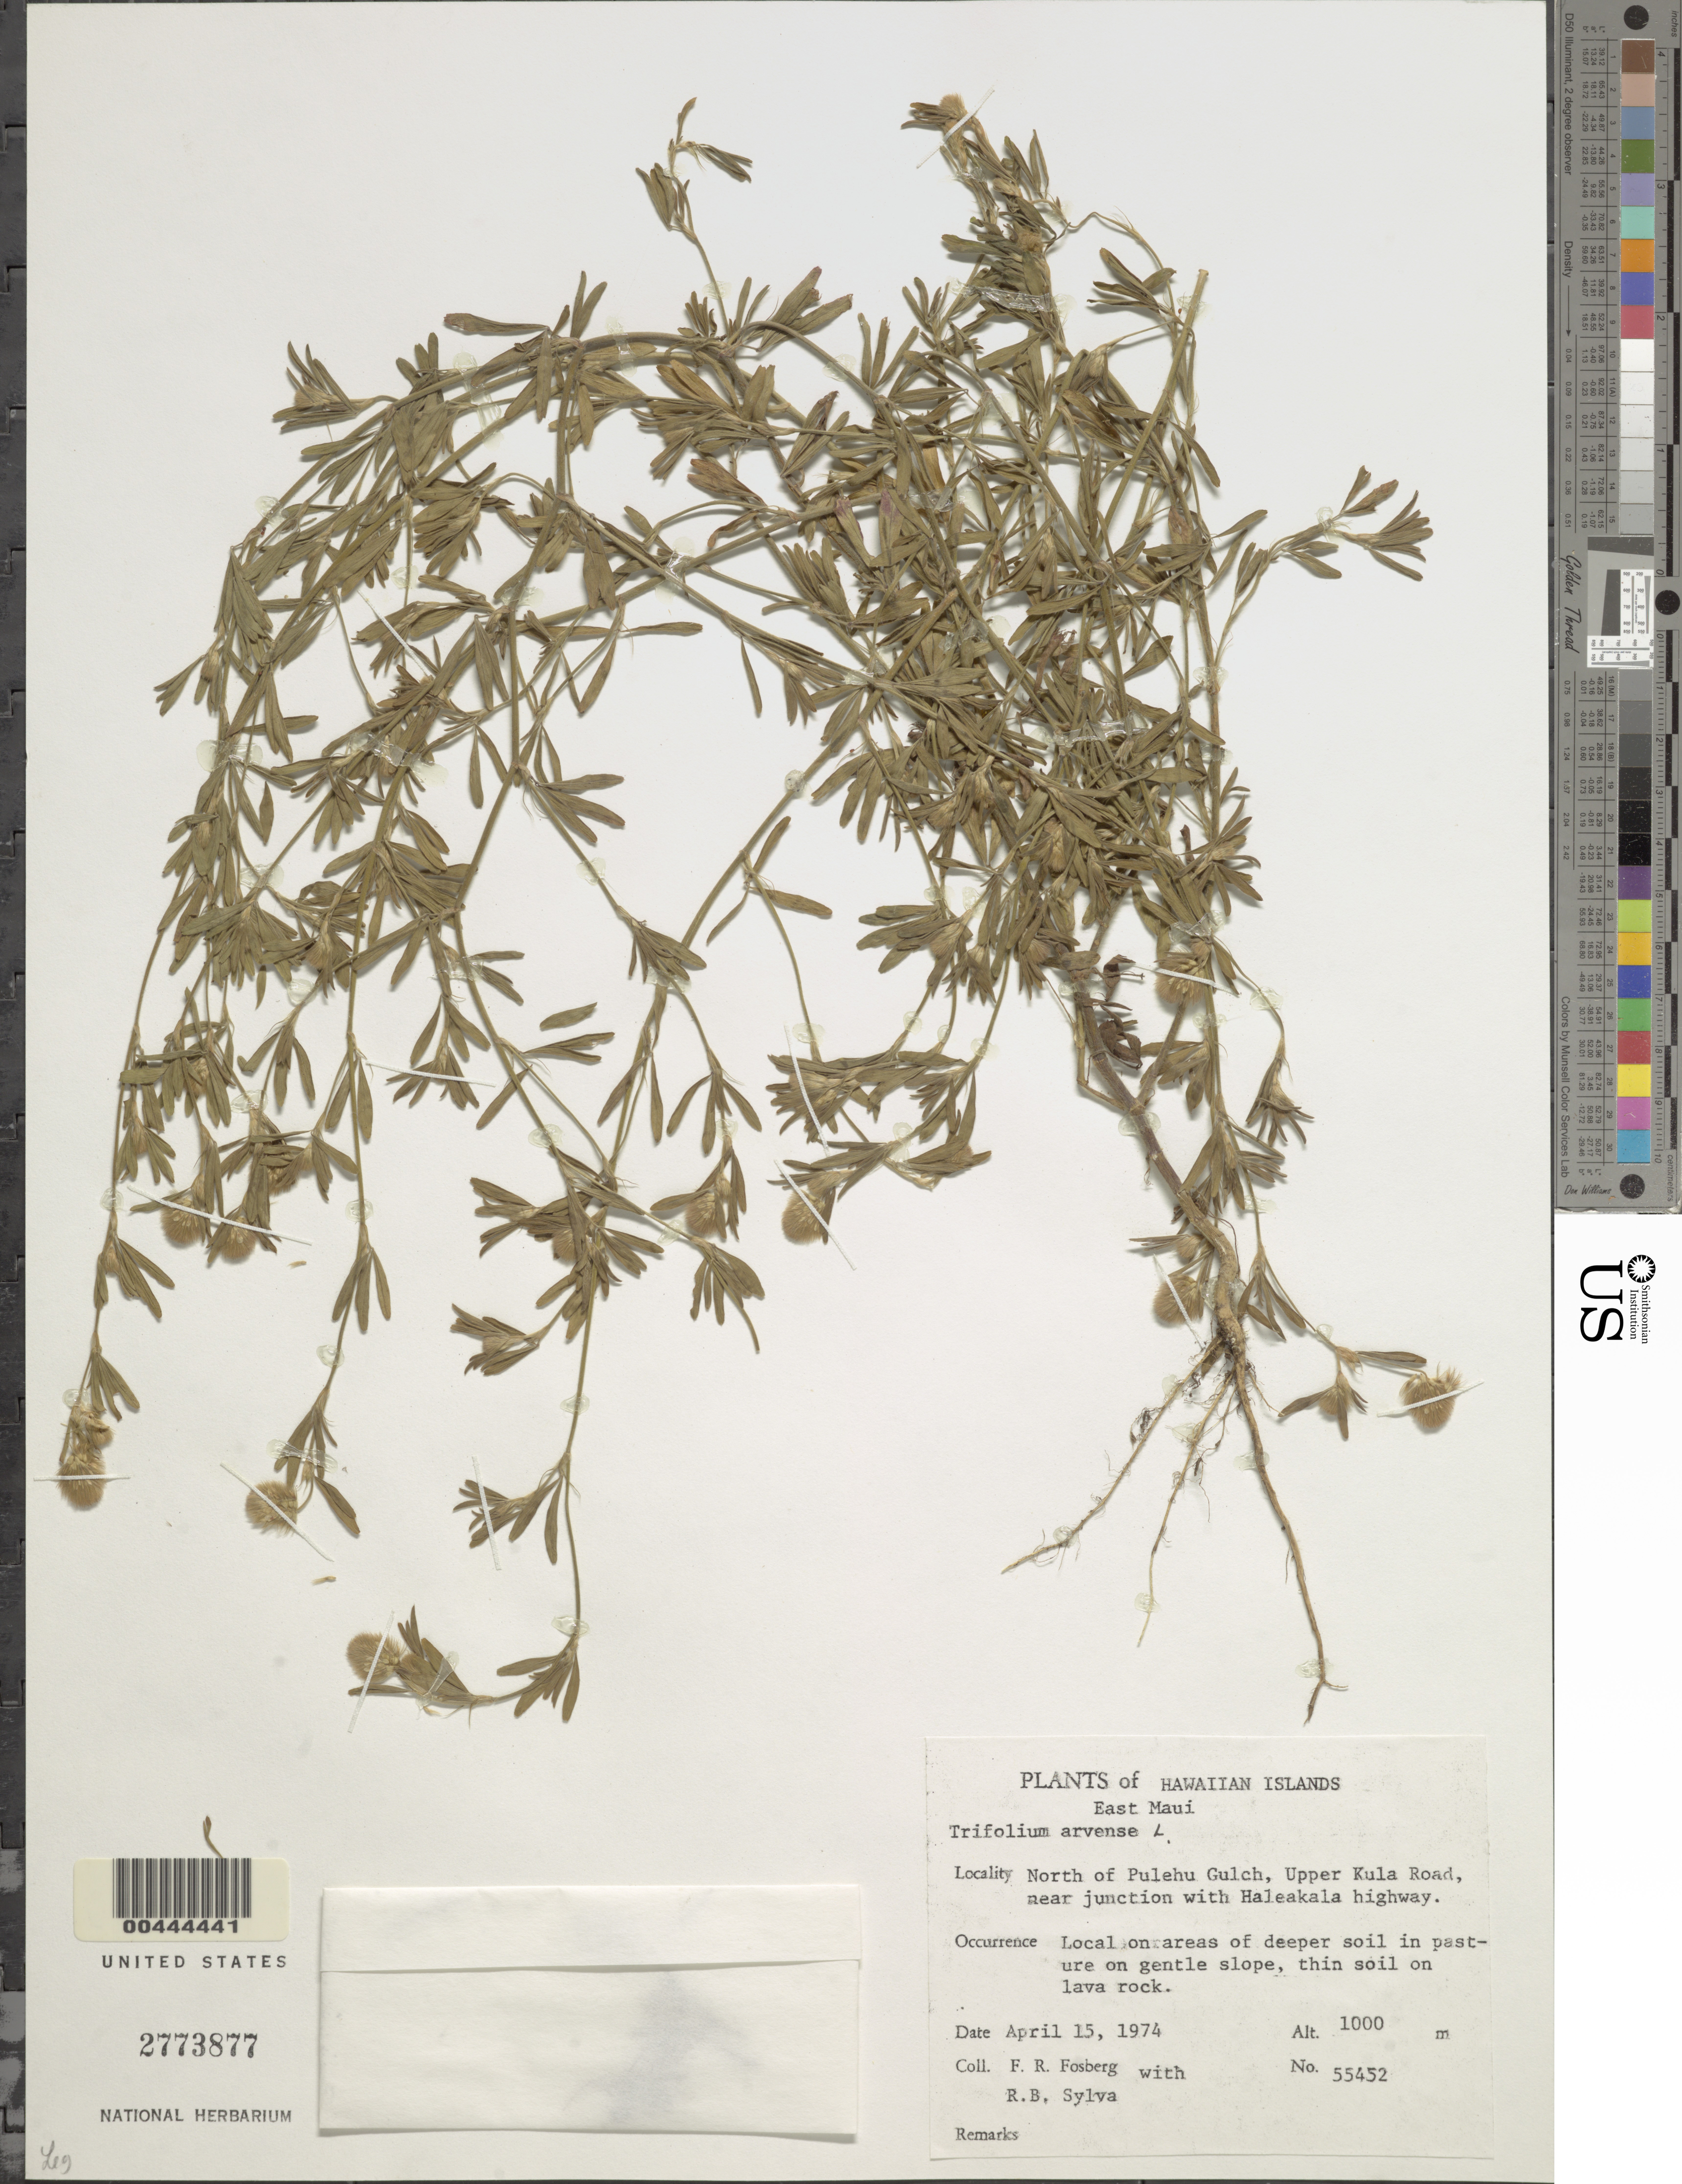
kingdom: Plantae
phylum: Tracheophyta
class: Magnoliopsida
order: Fabales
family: Fabaceae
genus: Trifolium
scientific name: Trifolium arvense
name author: L.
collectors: F. R. Fosberg & R. Sylva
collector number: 55452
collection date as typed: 15 Apr 1974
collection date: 1974-04-15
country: United States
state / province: Hawaii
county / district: Maui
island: Maui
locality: East Maui: North of Pulehu Gulch, Upper Kula Road, near junction with Haleakala highway.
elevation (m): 1000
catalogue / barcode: US 2773877